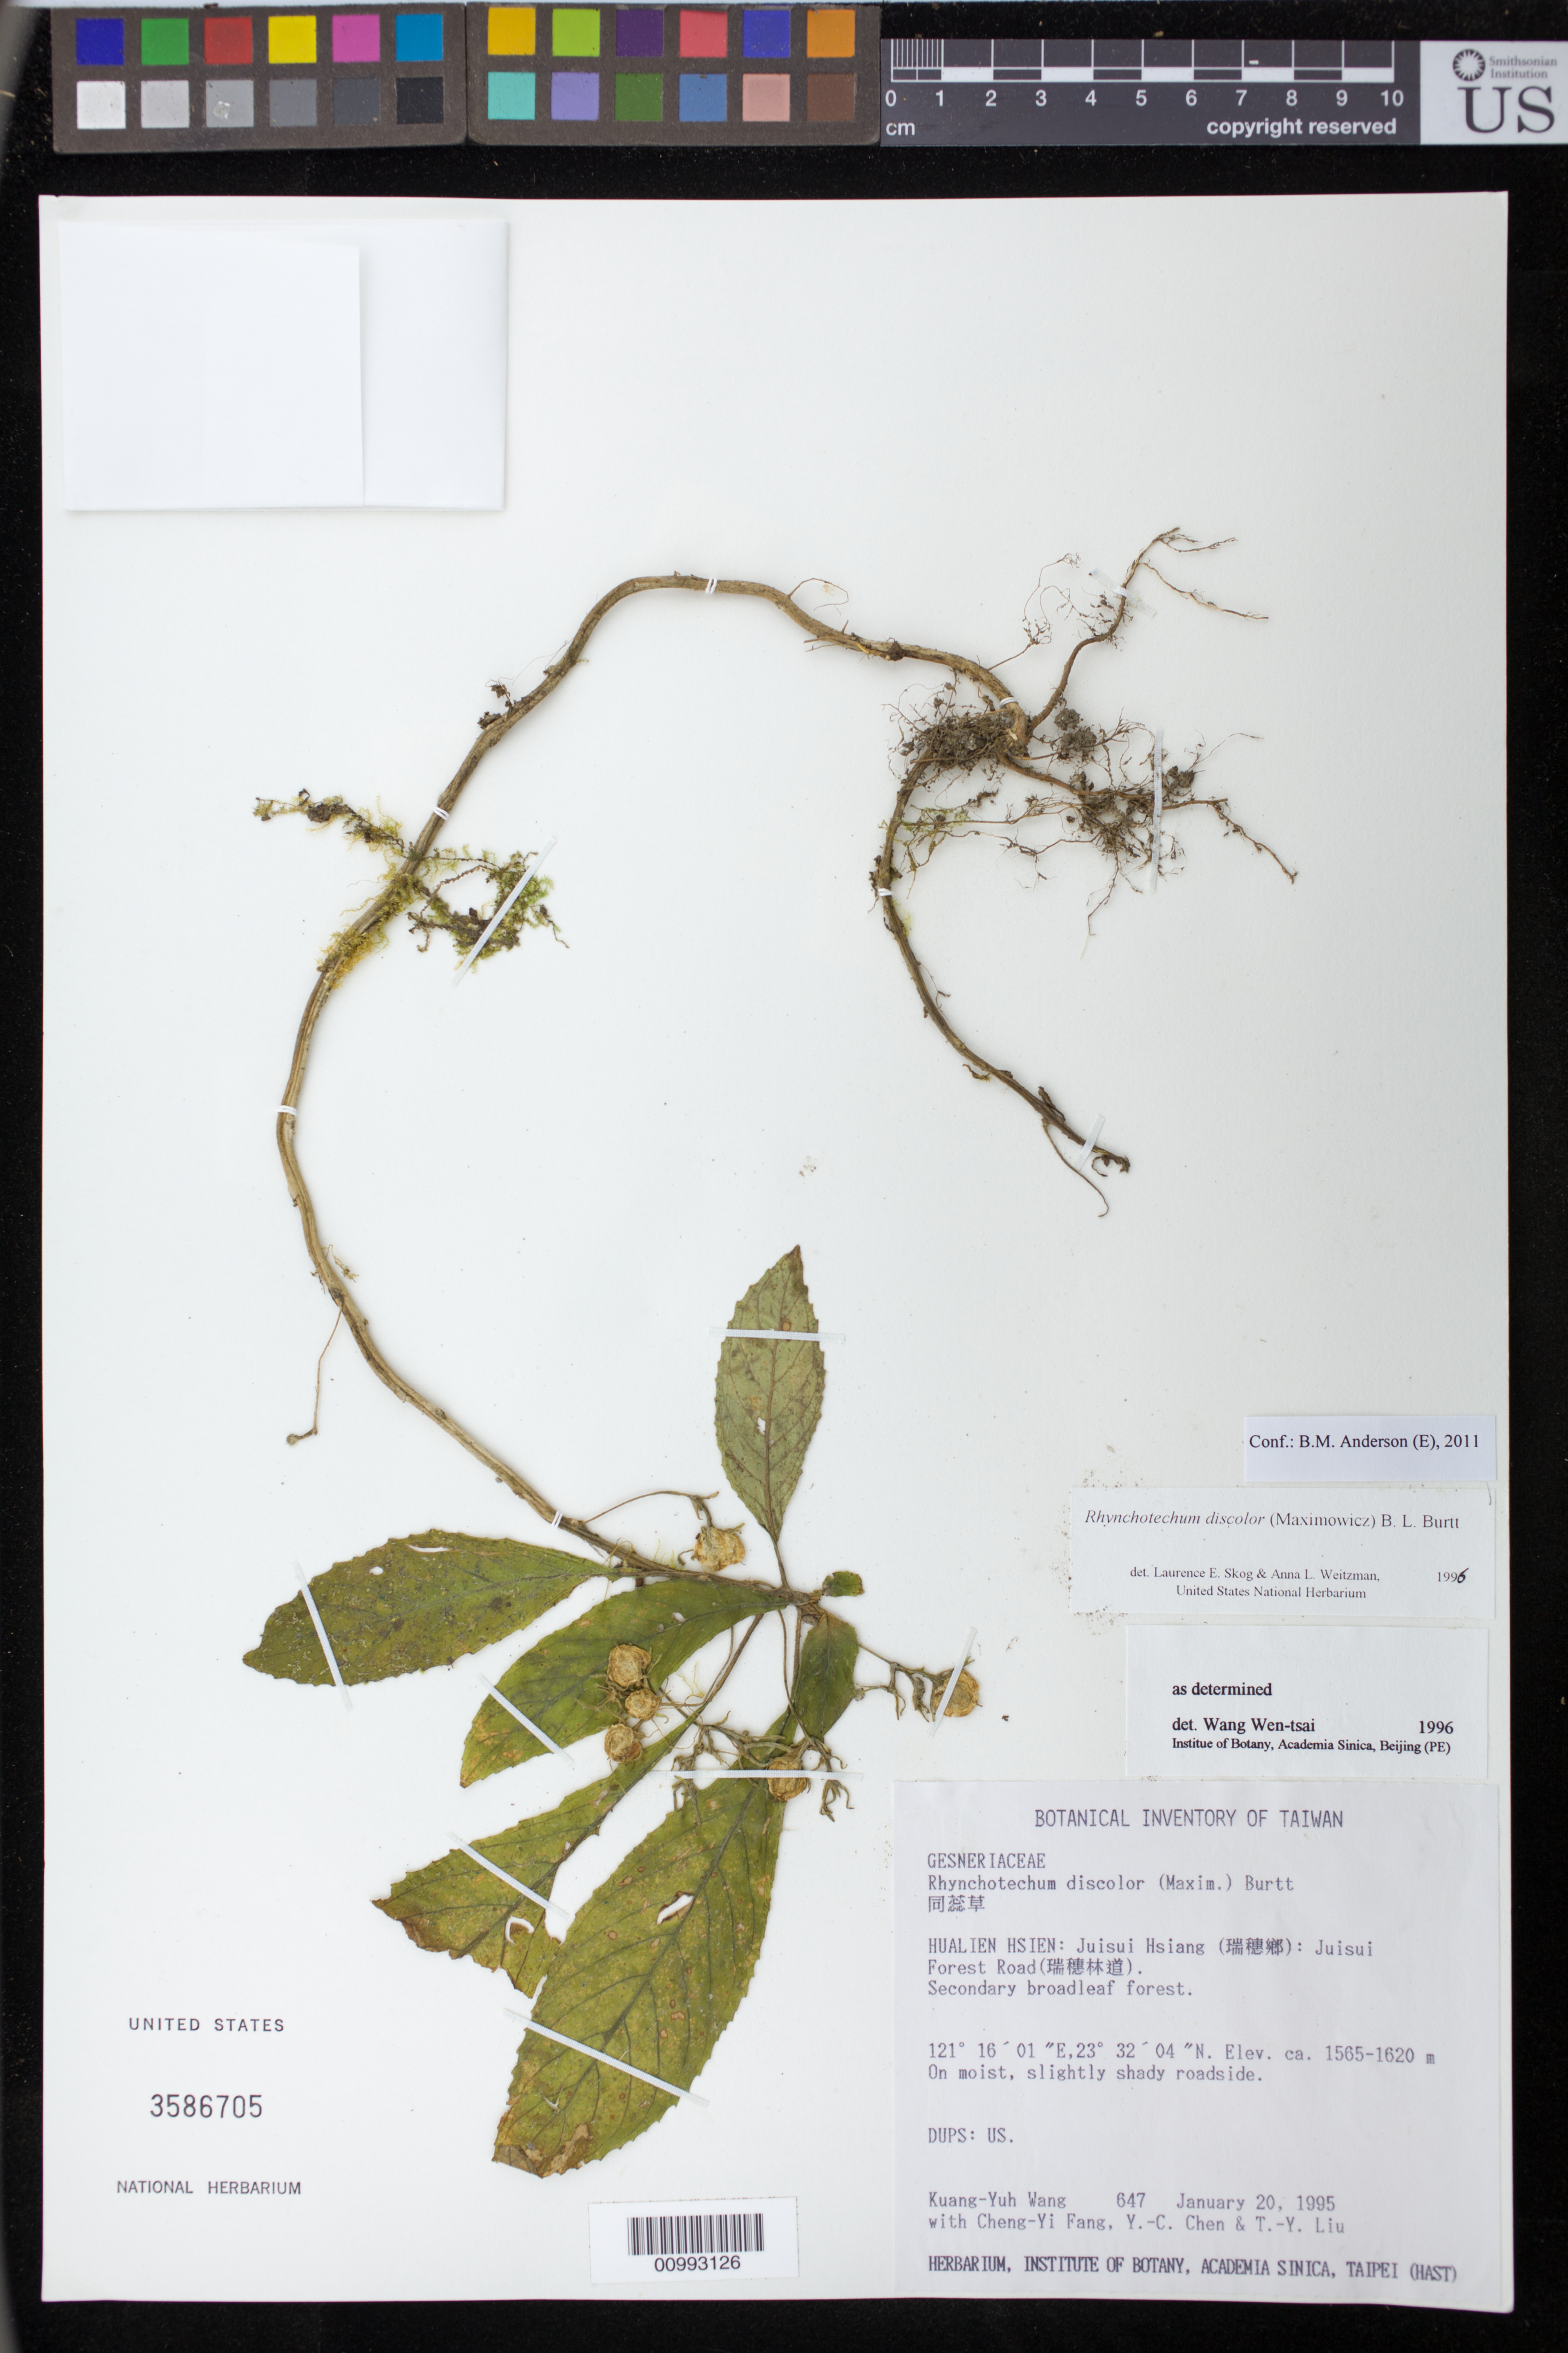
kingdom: Plantae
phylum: Tracheophyta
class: Magnoliopsida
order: Lamiales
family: Gesneriaceae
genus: Rhynchotechum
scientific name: Rhynchotechum discolor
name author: (Maxim.) B.L. Burtt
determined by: Skog, L. E.; Weitzman, A. L.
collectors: K. Wang, C. Fang, Y. Chen & T. Y. Liu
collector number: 647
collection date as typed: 20 Jan 1995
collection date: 1995-01-20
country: Taiwan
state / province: Hualien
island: Taiwan [Formosa]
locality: Hualien Hsien: Juisui Hsiang, Juisui Forest road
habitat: Secondary broadleaf forest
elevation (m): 1565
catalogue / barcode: US 3586705